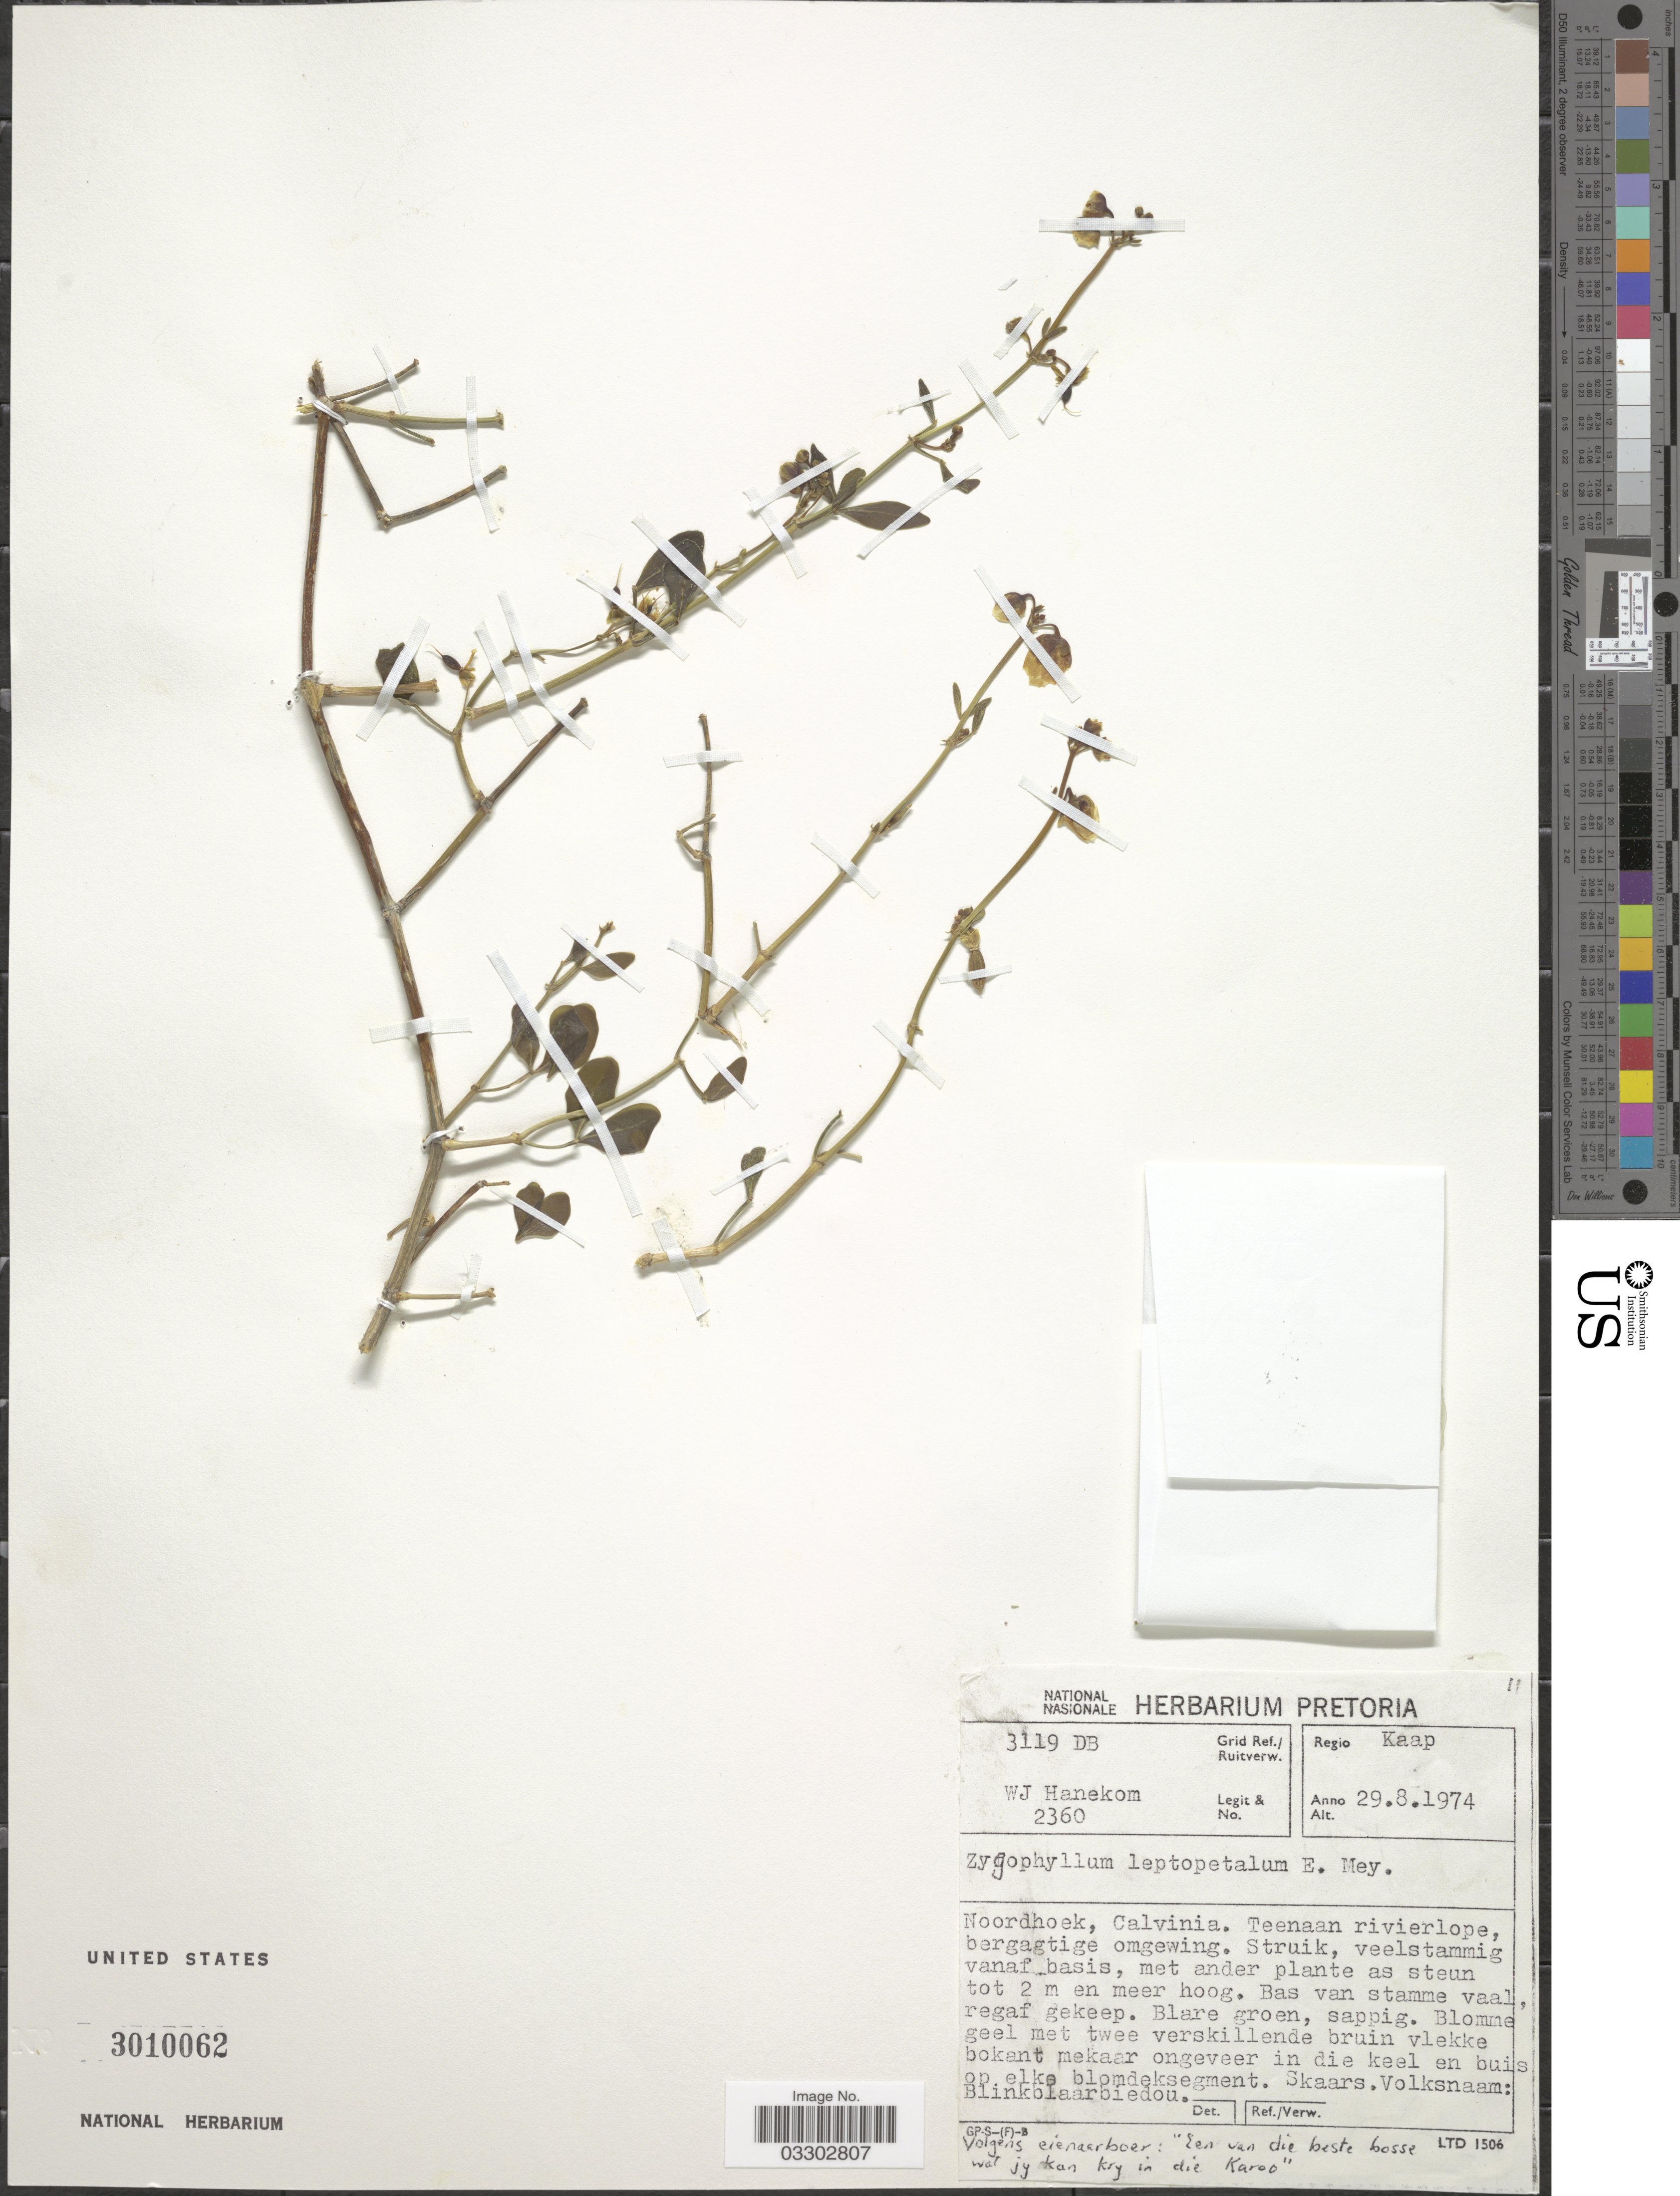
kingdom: Plantae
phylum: Tracheophyta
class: Magnoliopsida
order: Zygophyllales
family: Zygophyllaceae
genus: Roepera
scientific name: Roepera leptopetala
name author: (E. Mey. ex Sond.) Beier & Thulin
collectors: W. Hanekom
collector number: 2360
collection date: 1974-08-29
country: South Africa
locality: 3119 DB Grid Ref./Ruitverw. Regio Kaap. Noordhoek, Calvinia. Teenaan rivierlope, bergagtige omgewing.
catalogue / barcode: US 3010062